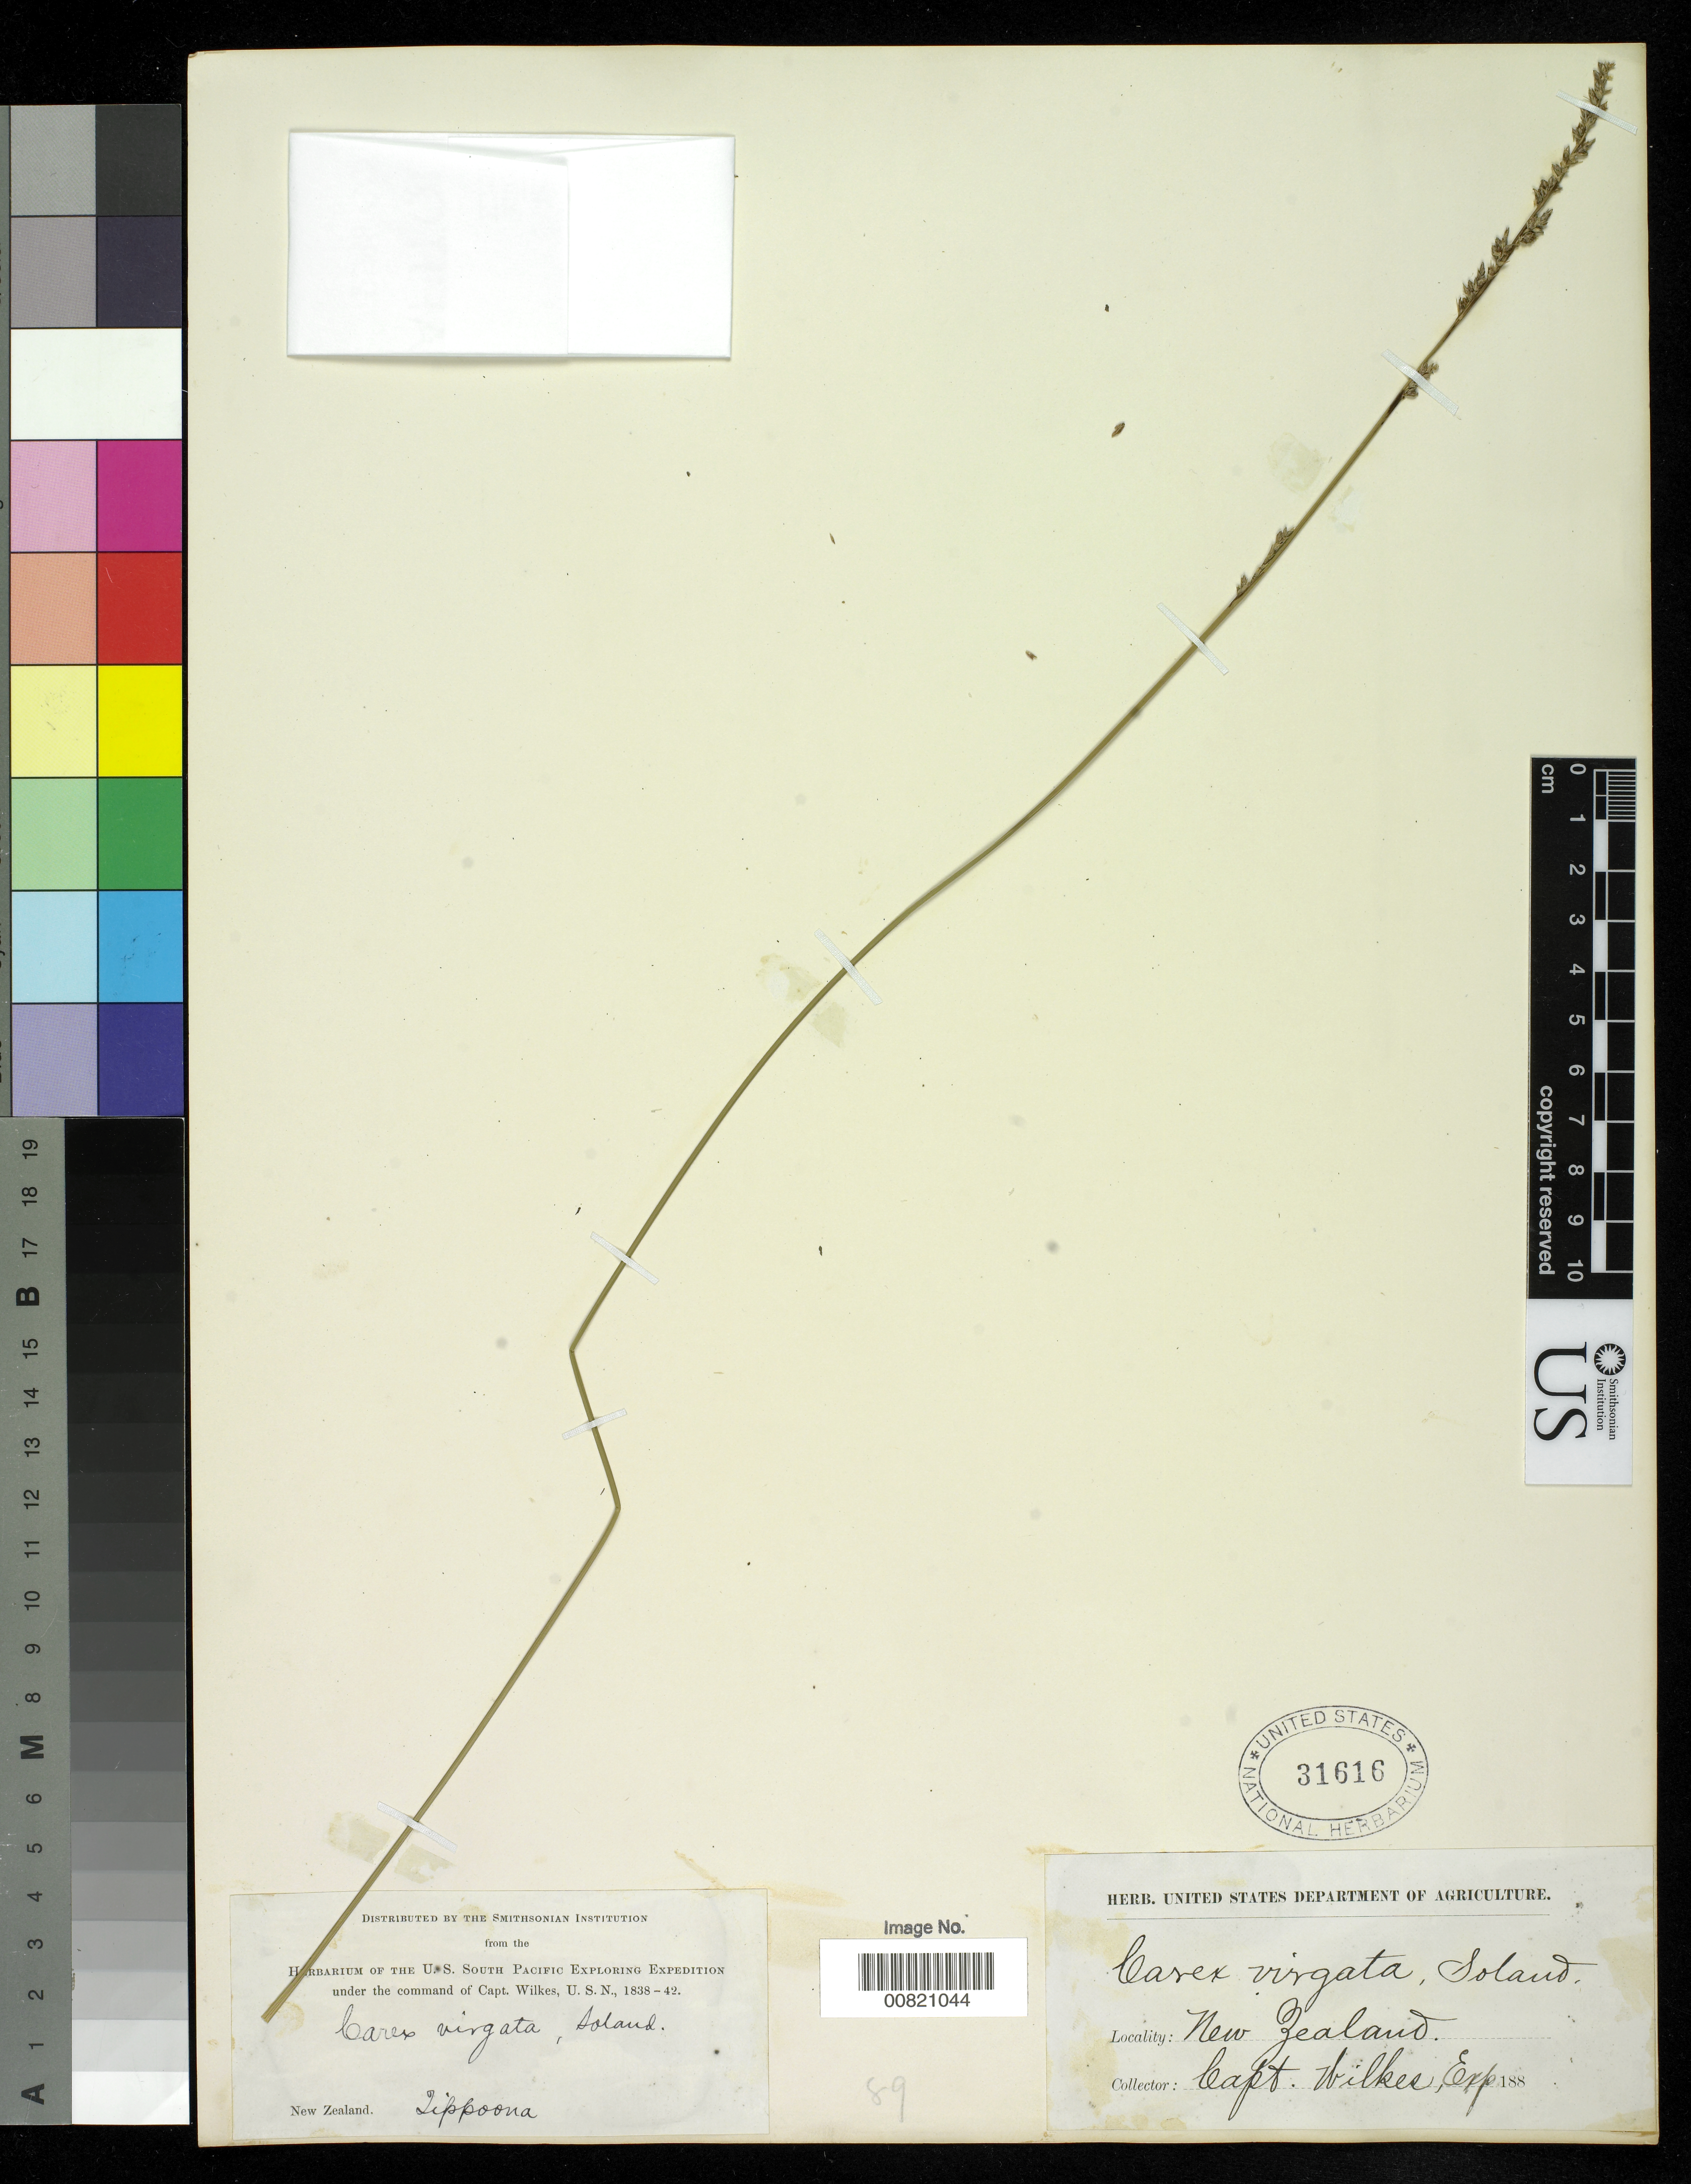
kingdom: Plantae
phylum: Tracheophyta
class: Liliopsida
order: Poales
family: Cyperaceae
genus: Carex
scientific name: Carex virgata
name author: Sol. ex Boott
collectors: Wilkes Explor. Exped.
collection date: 1838/1842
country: New Zealand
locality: Lippoona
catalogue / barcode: US 31616